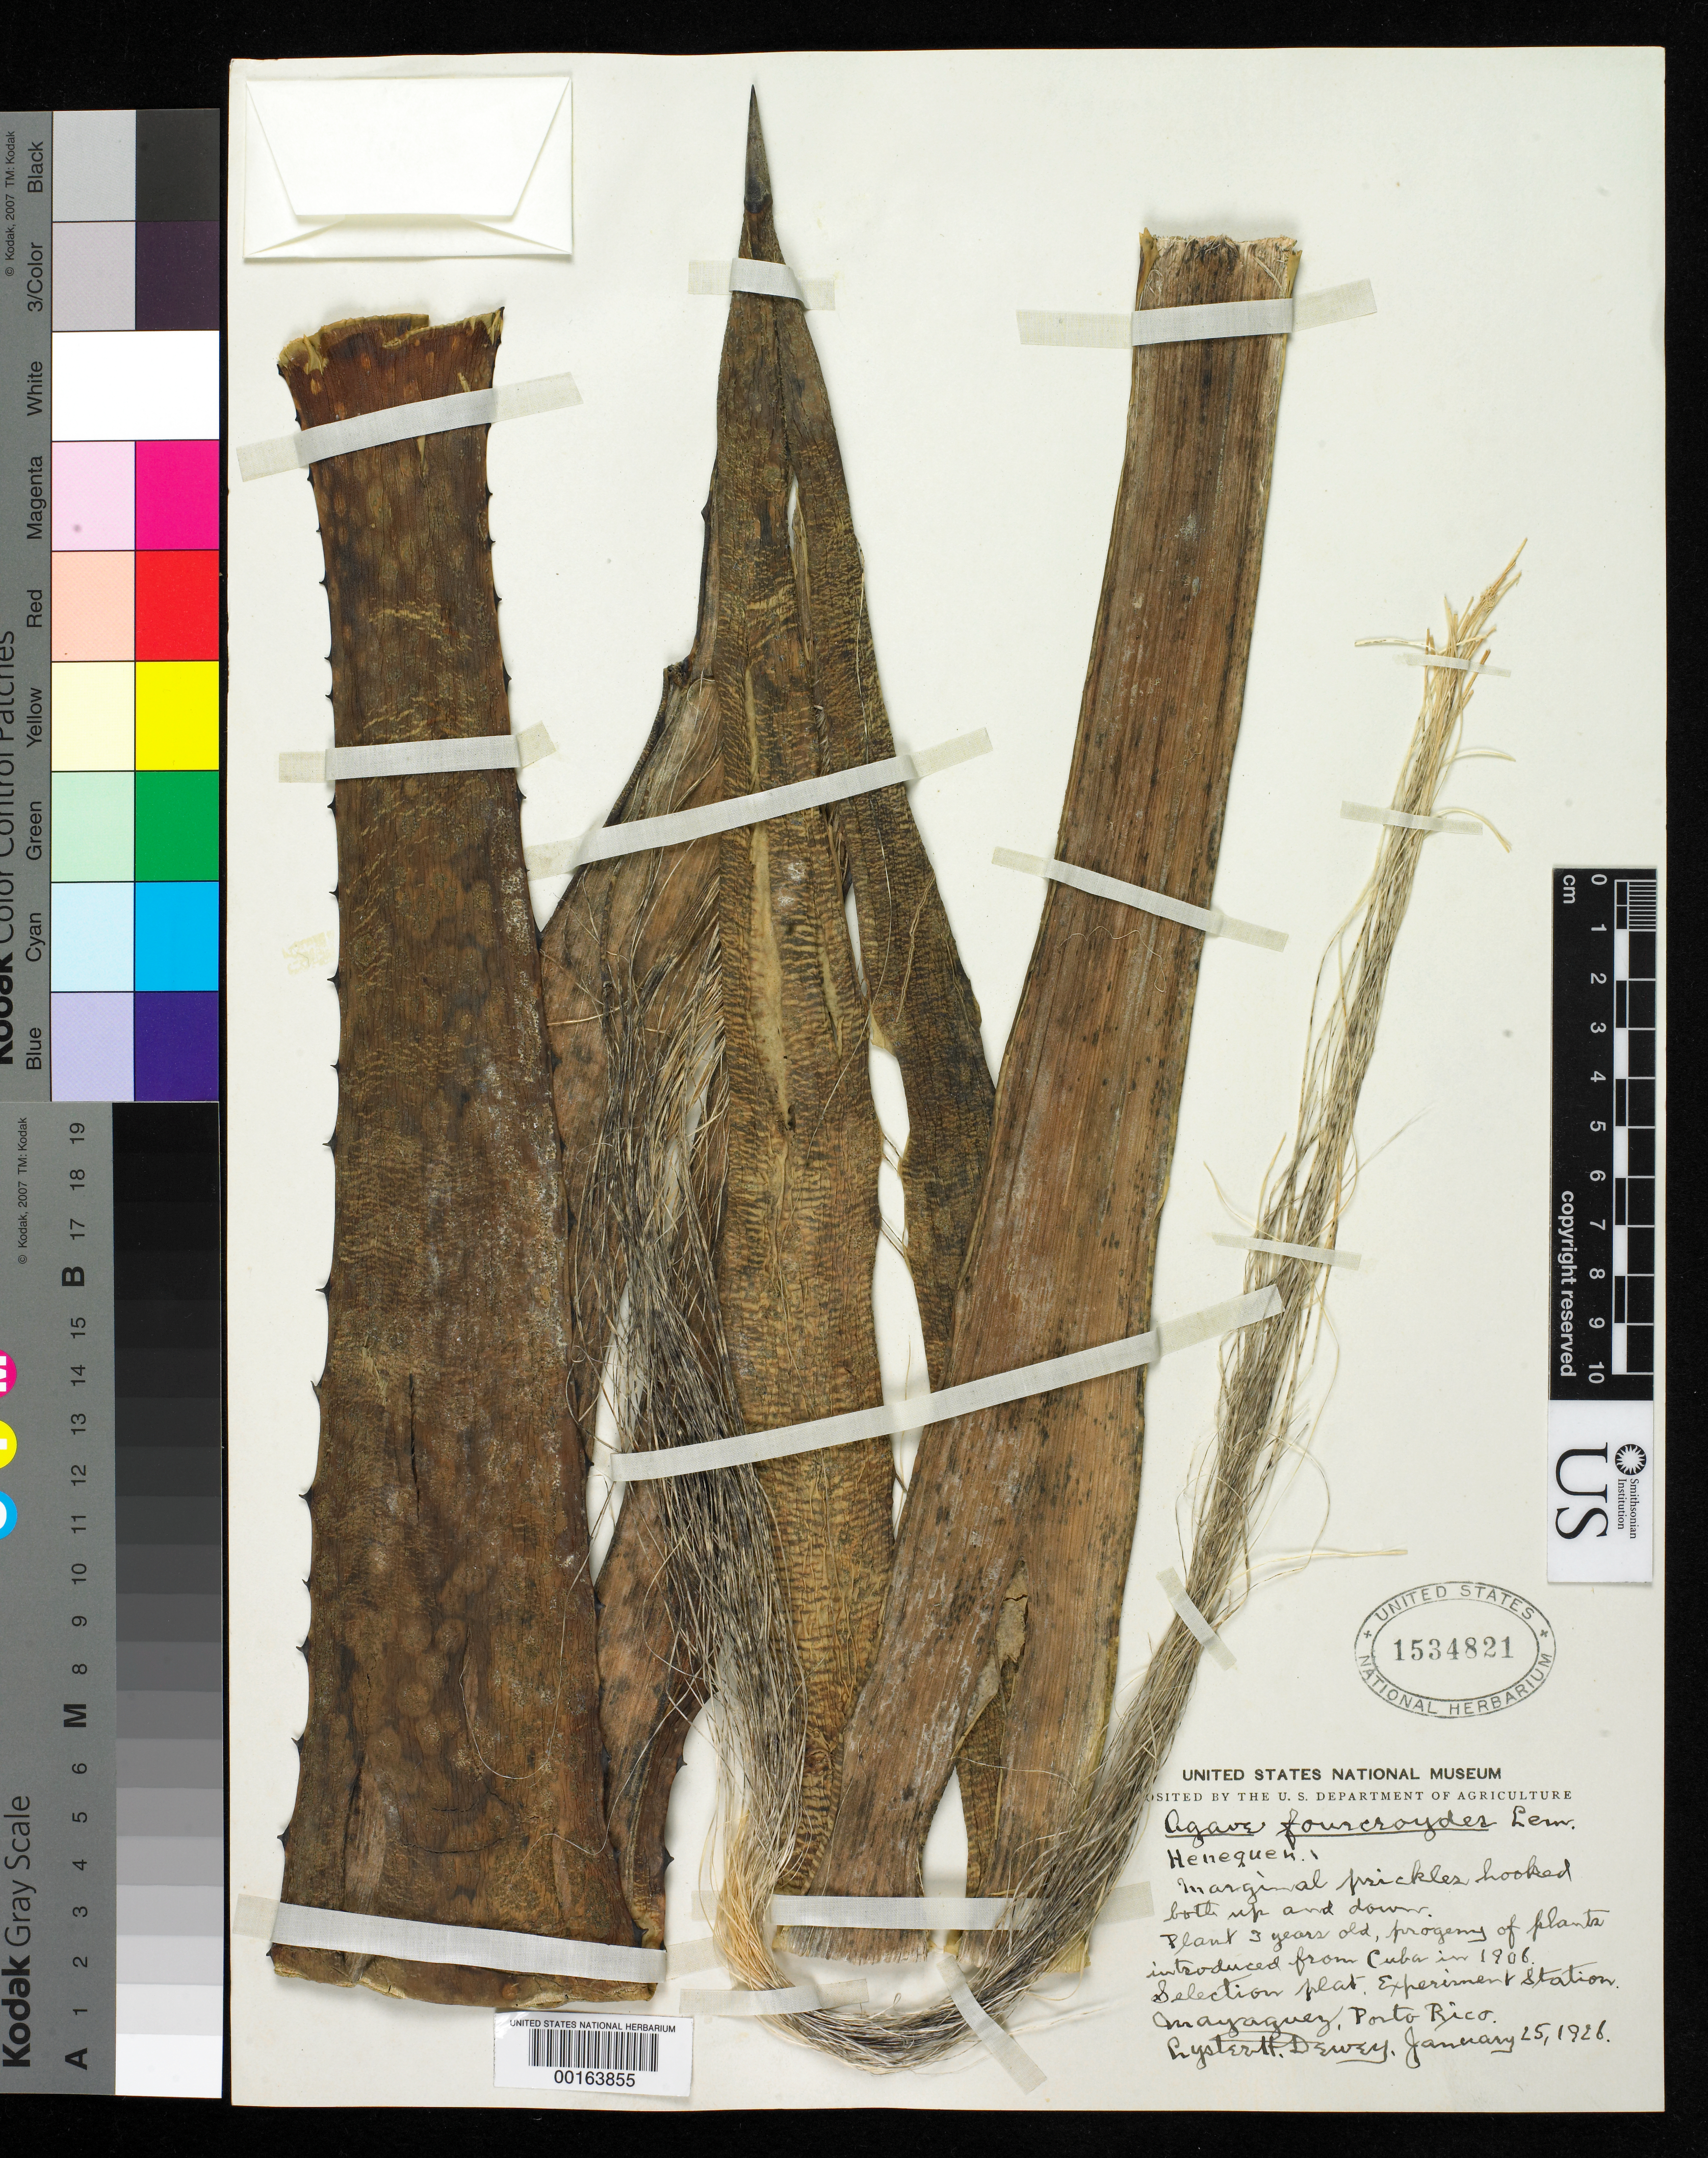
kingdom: Plantae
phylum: Tracheophyta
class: Liliopsida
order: Asparagales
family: Asparagaceae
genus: Agave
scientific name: Agave fourcroydes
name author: Lem.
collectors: L. H. Dewey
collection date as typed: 25 Jan 1926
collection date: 1926-01-25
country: Puerto Rico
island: Greater Antilles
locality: Mayaguez.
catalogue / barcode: US 1534821